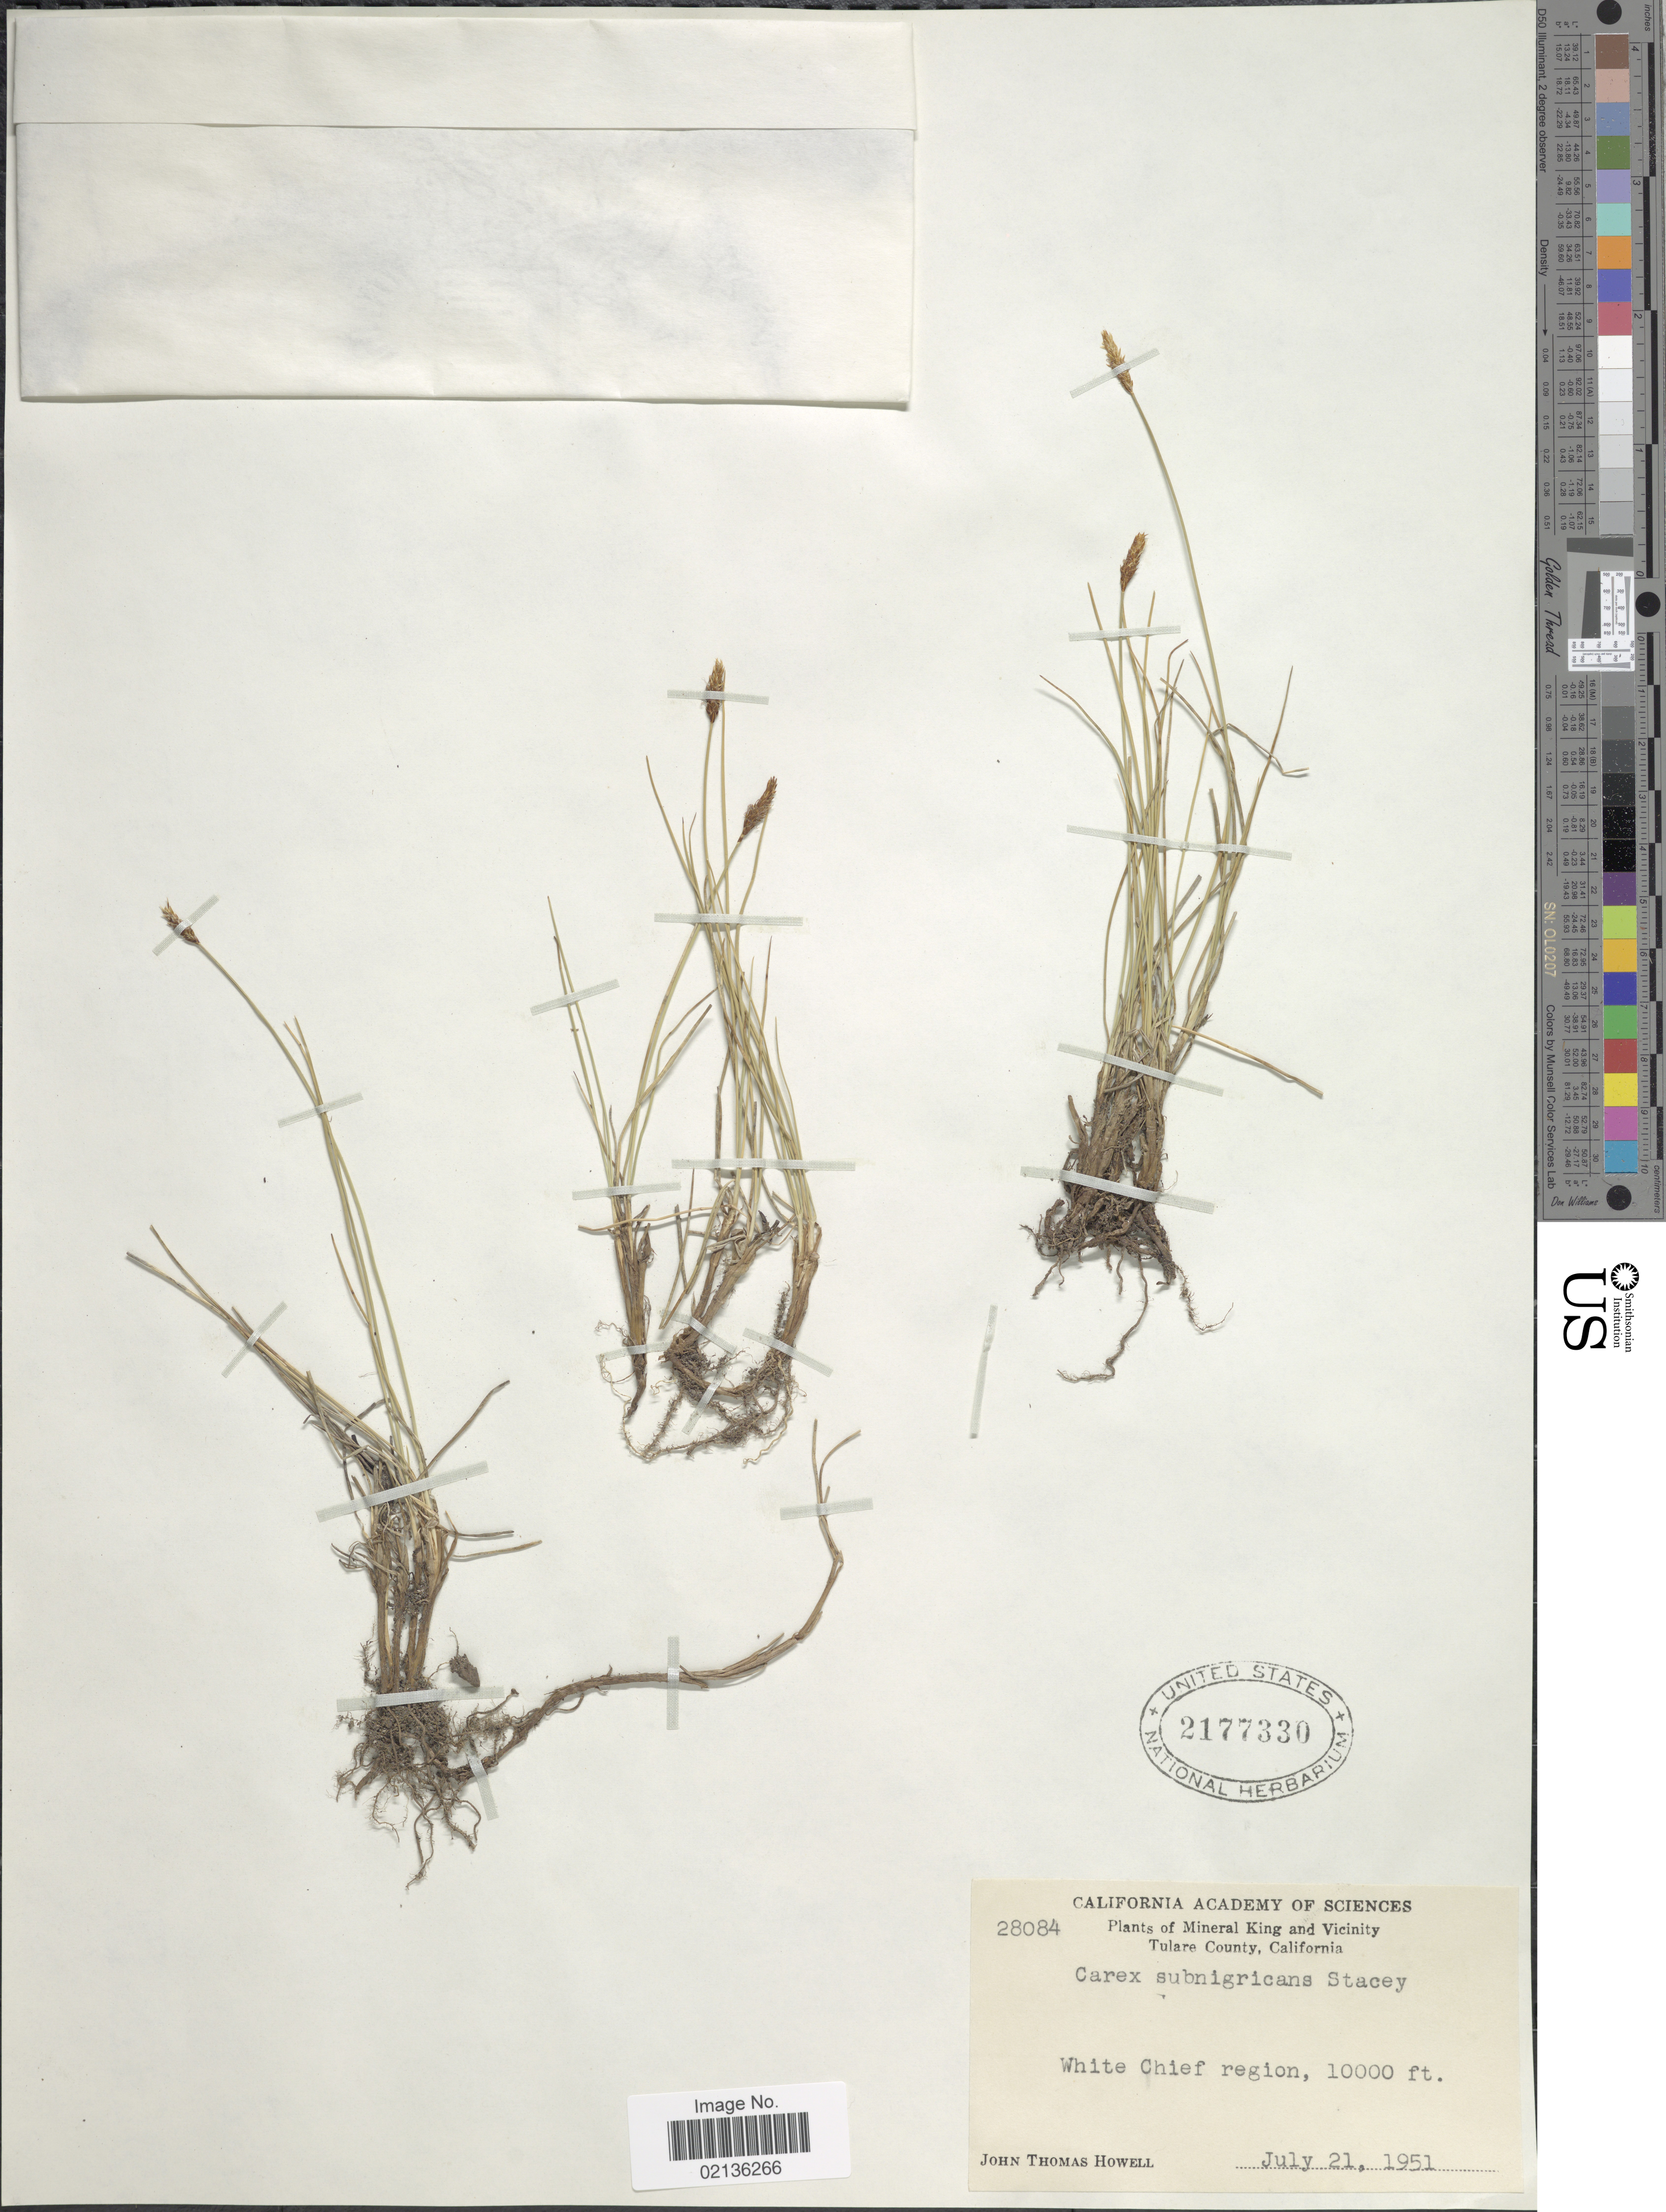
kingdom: Plantae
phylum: Tracheophyta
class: Liliopsida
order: Poales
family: Cyperaceae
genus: Carex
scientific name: Carex subnigricans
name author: Stacey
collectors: J. T. Howell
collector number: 28084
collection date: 1951-07-21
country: United States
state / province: California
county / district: Tulare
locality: Mineral King and Vicinity, Tulare County, White Chief region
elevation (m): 3048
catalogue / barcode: US 2177330